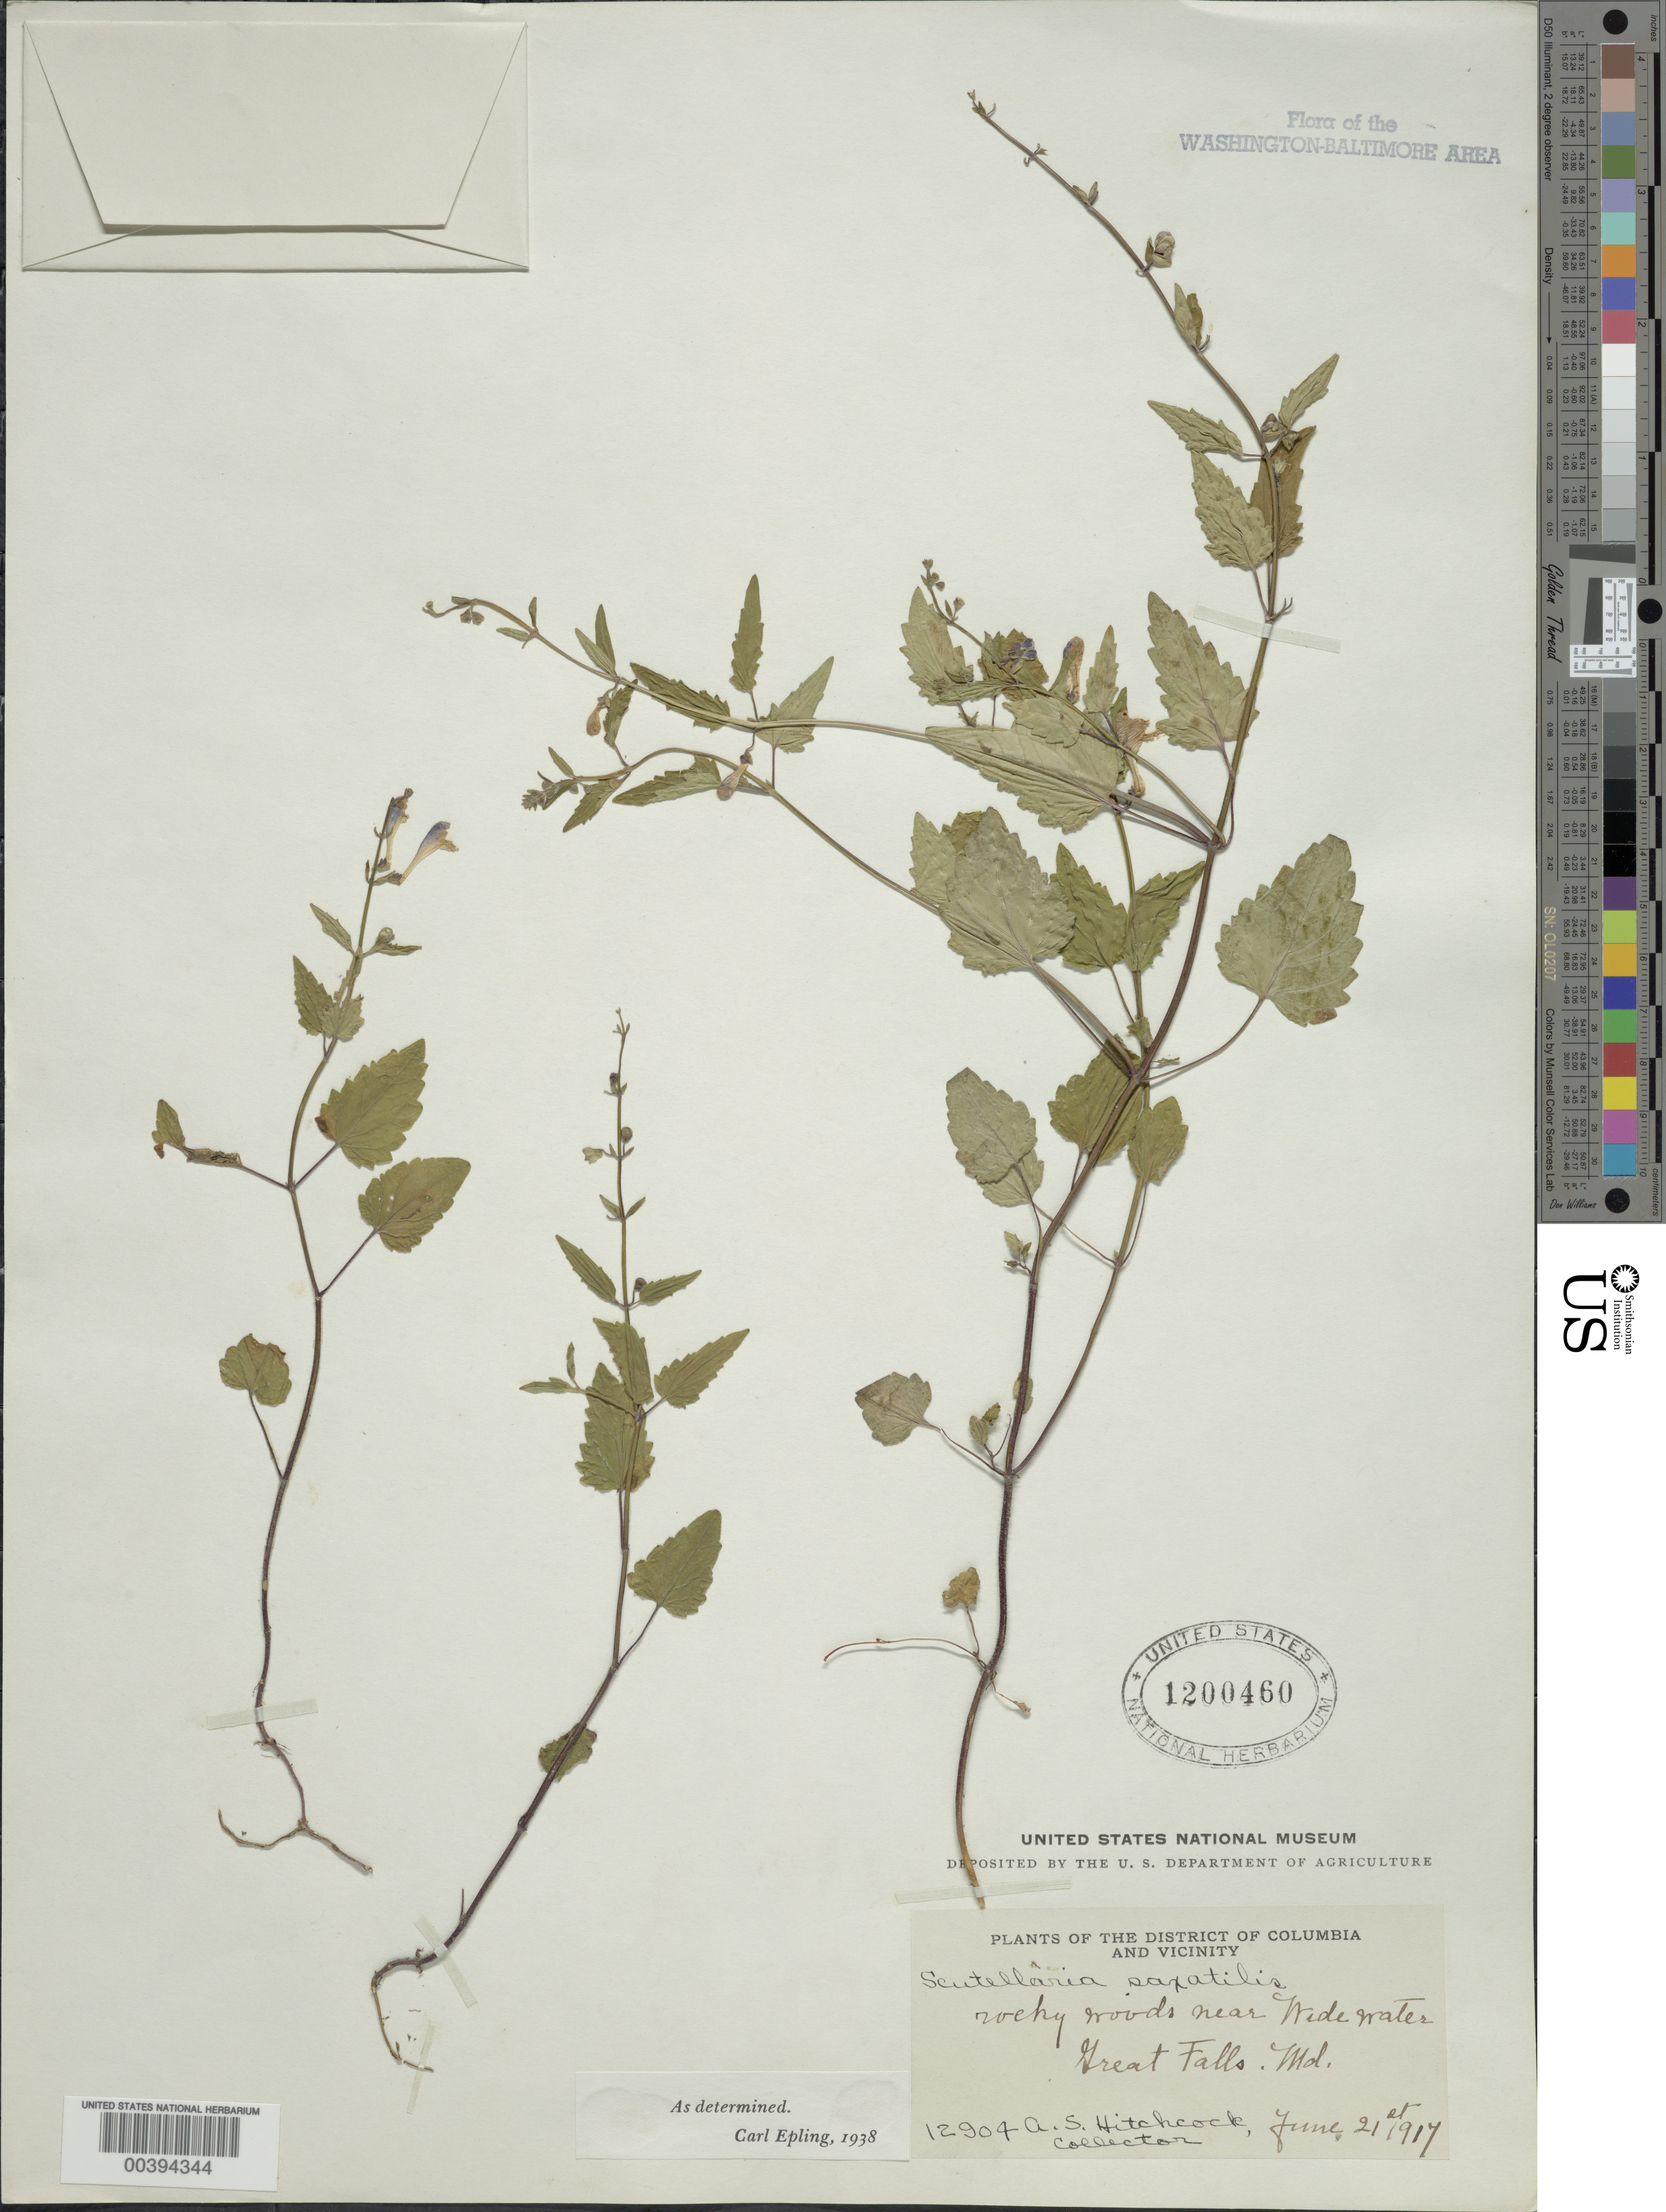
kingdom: Plantae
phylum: Tracheophyta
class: Magnoliopsida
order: Lamiales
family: Lamiaceae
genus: Scutellaria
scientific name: Scutellaria saxatilis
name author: Riddell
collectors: A. S. Hitchcock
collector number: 12904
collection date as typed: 21 Jun 1917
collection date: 1917-06-21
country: United States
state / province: Maryland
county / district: Montgomery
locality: Near Widewater C. & O. Canal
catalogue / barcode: US 1200460